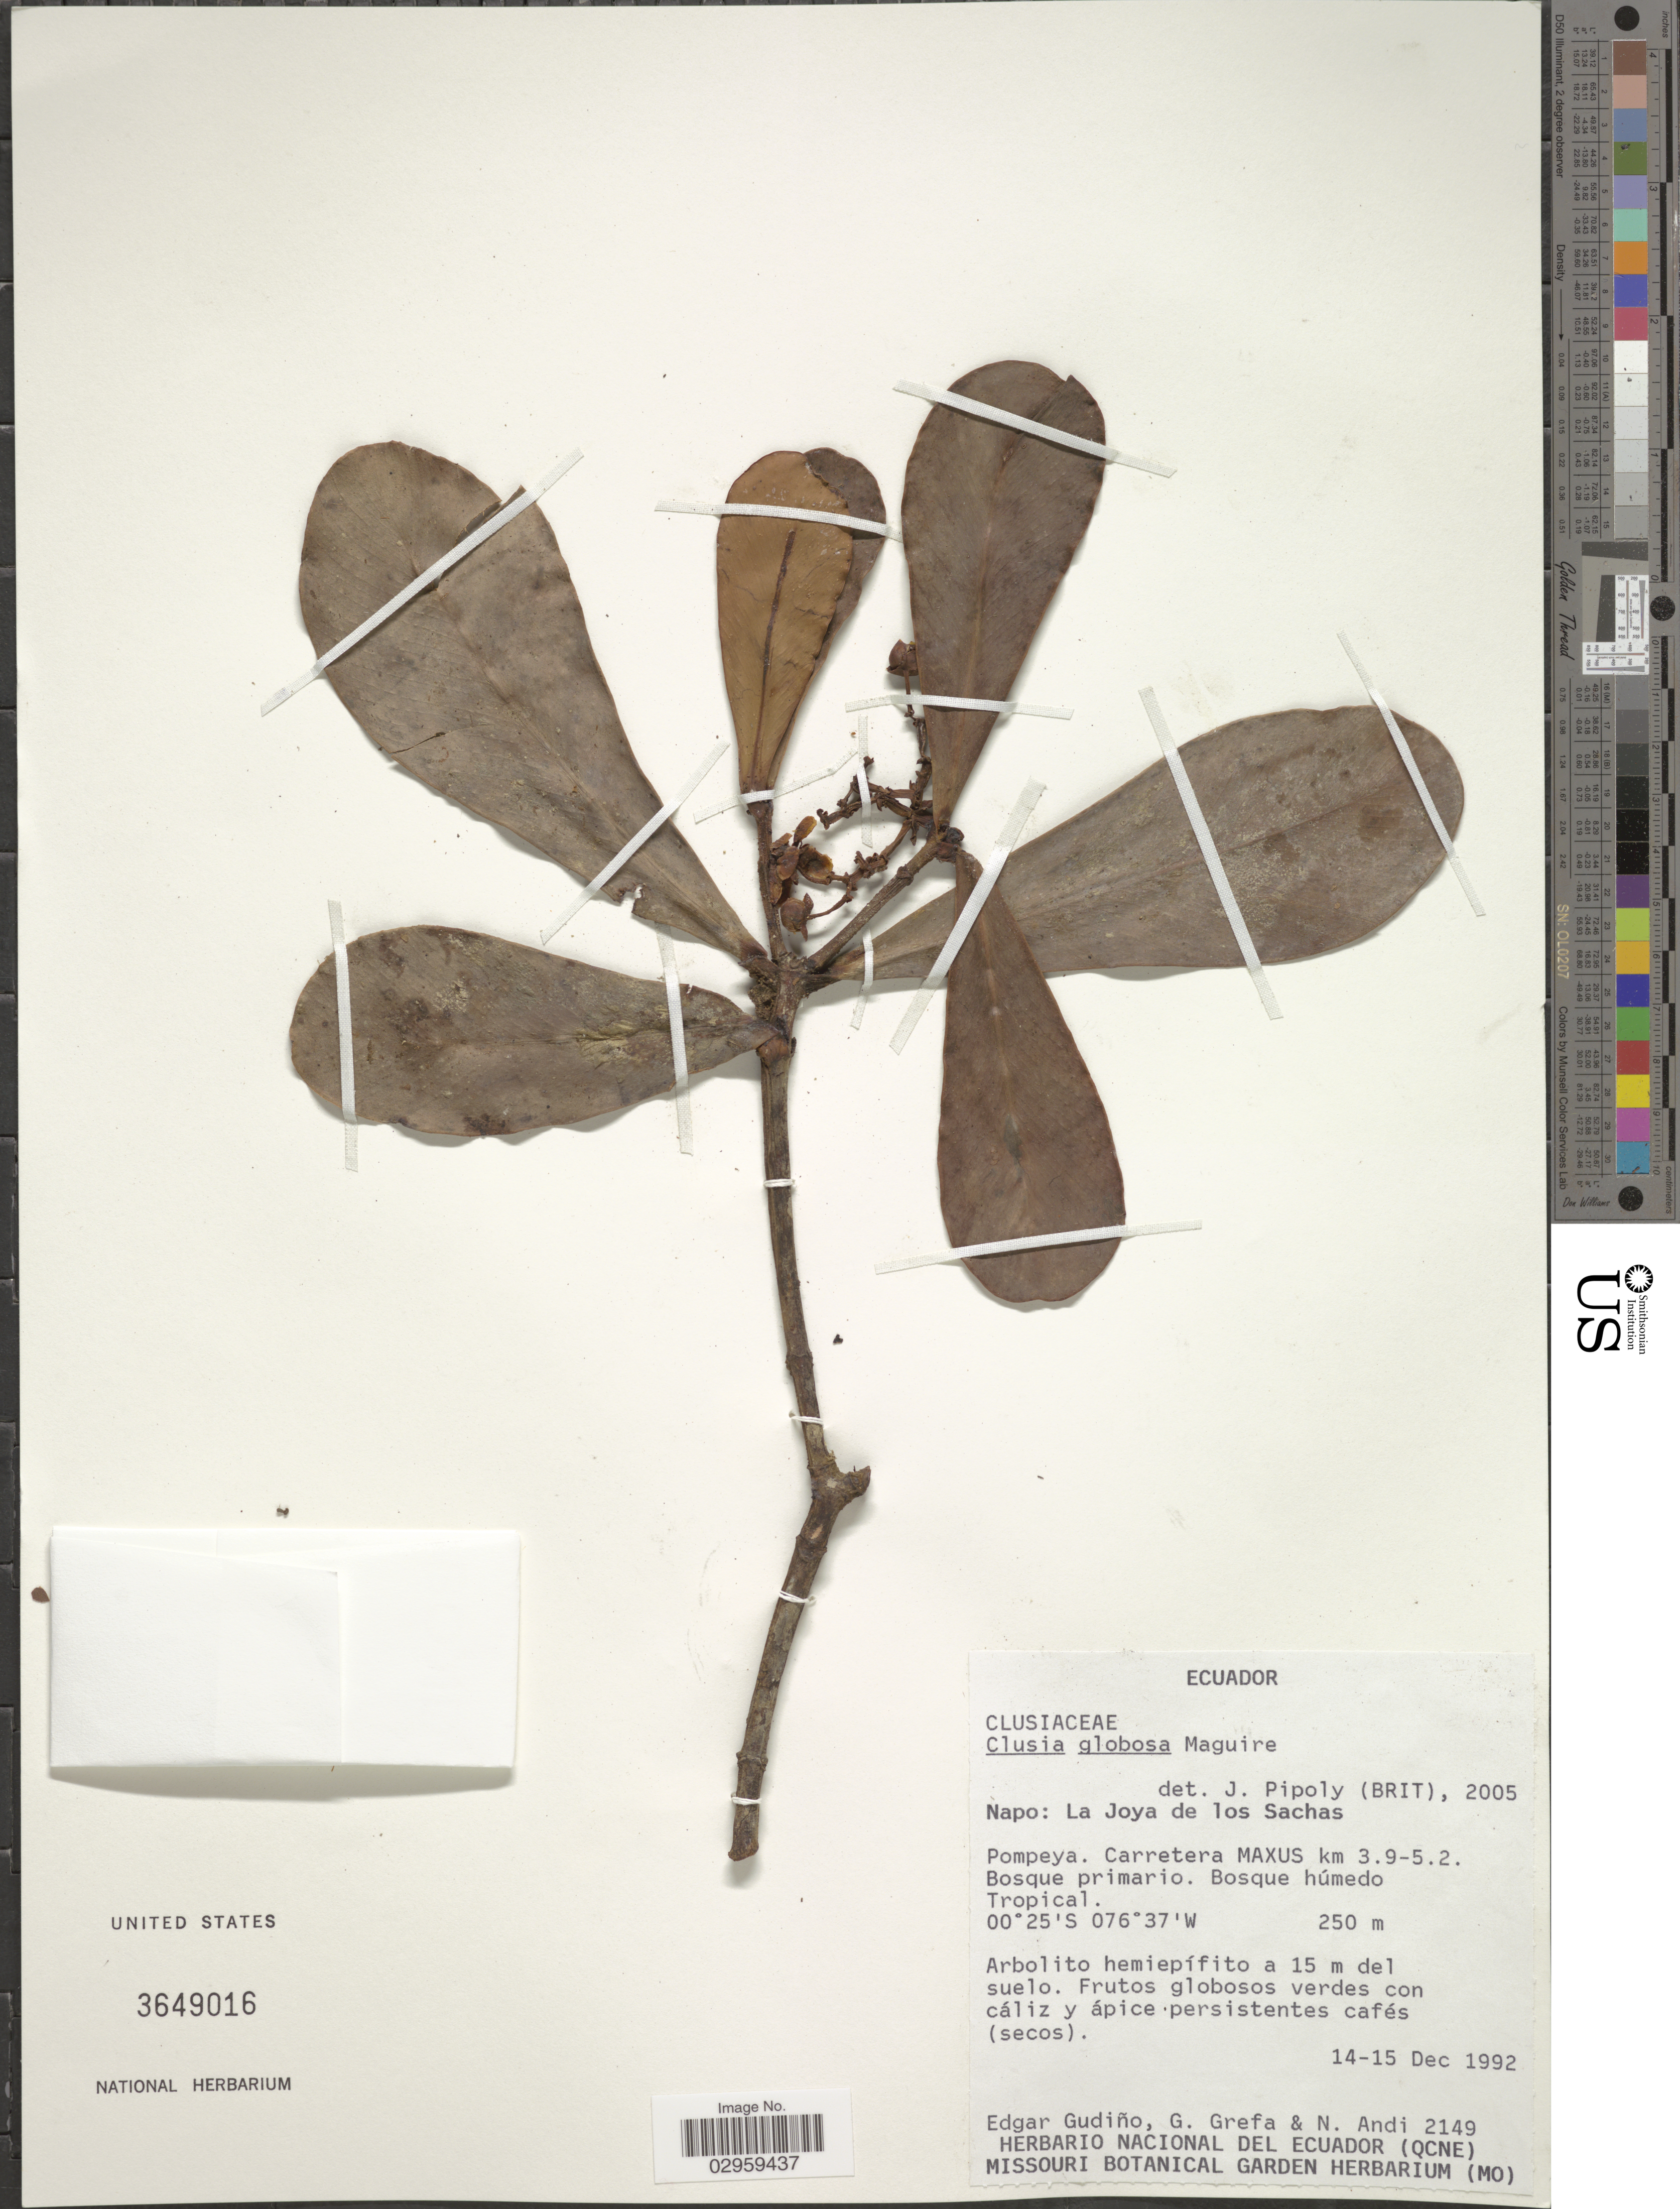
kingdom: Plantae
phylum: Tracheophyta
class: Magnoliopsida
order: Malpighiales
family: Clusiaceae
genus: Clusia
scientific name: Clusia globosa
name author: Maguire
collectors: E. Gudiño, G. Grefa & N. Andi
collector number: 2149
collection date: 1992-12-14/1992-12-15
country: Ecuador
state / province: Napo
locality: La Joya de los Sachas. Pompeya. Carretera MAXUS km 3.9-5.2.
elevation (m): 250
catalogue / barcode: US 3649016